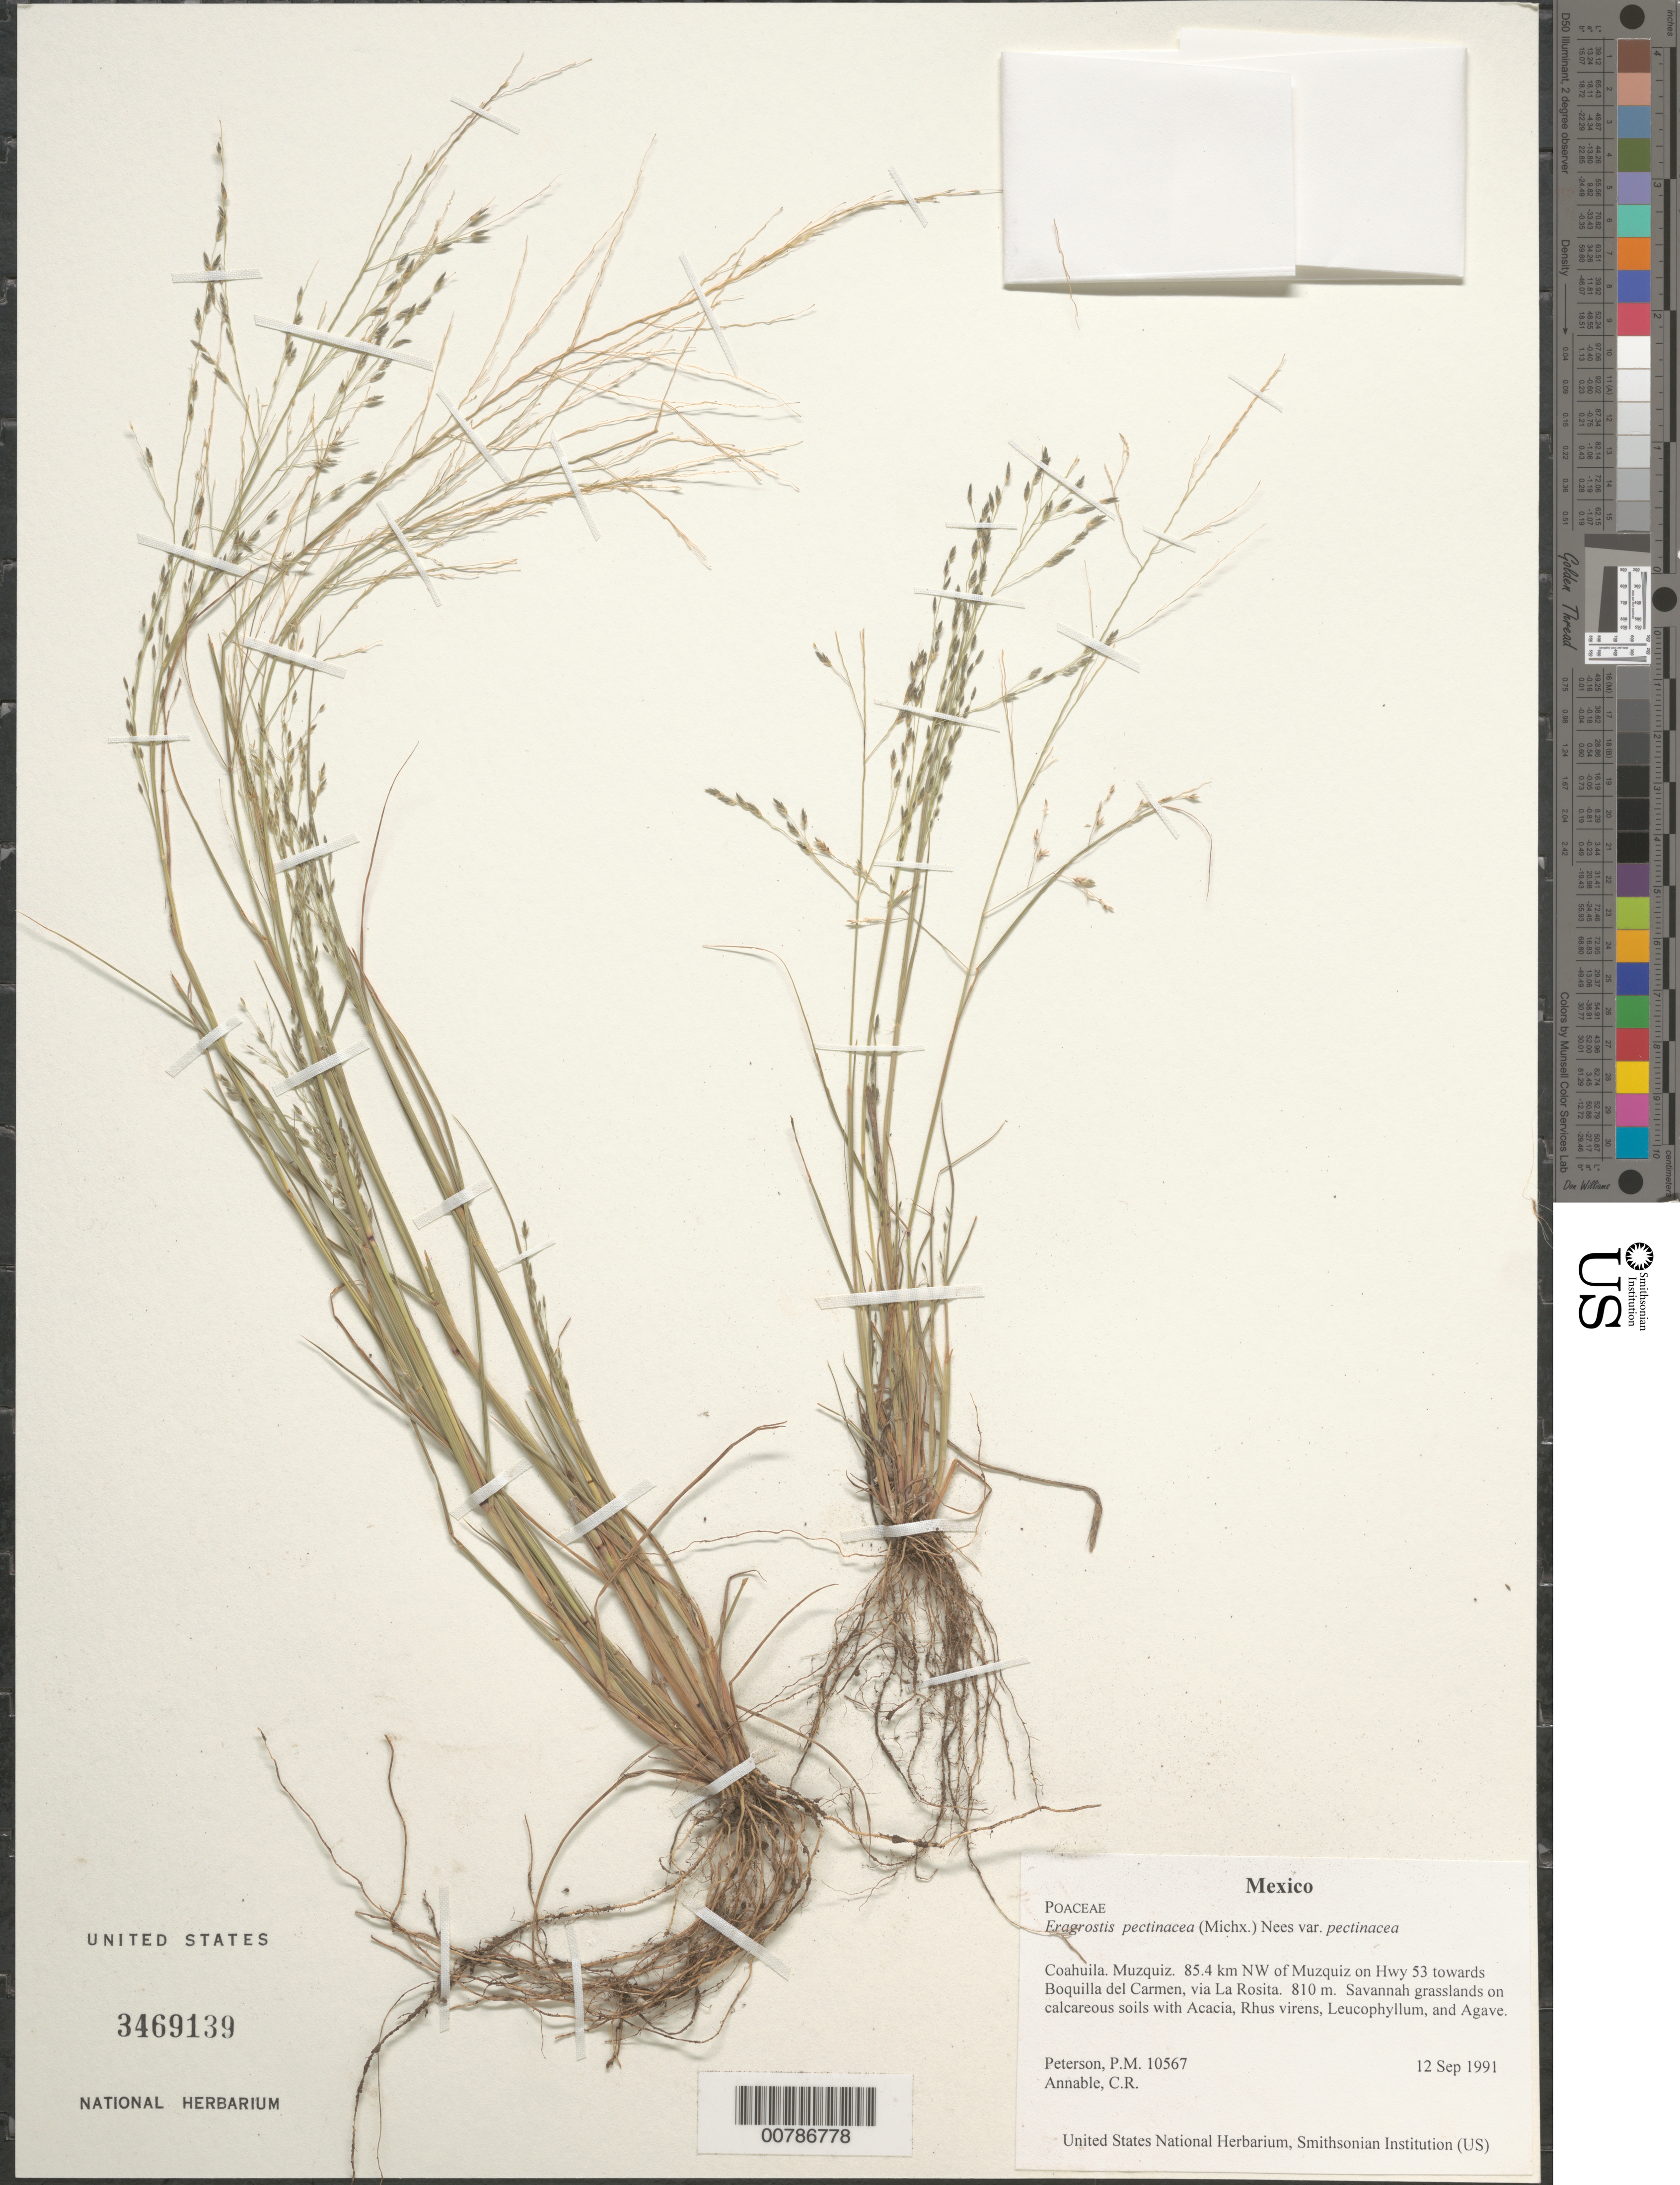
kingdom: Plantae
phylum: Tracheophyta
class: Liliopsida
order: Poales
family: Poaceae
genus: Eragrostis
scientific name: Eragrostis pectinacea var. pectinacea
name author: (Michx.) Nees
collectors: P. M. Peterson & C. R. Annable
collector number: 10567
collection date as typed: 12 Sep 1991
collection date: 1991-09-12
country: Mexico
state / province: Coahuila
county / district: Muzquiz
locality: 85.4 km NW of Muzquiz on Hwy 53 towards Boquilla del Carmen, via La Rosita.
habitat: Savannah grasslands on calcareous soils with Acacia, Rhus virens, Leucophyllum, and Agave.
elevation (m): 810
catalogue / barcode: US 3469139